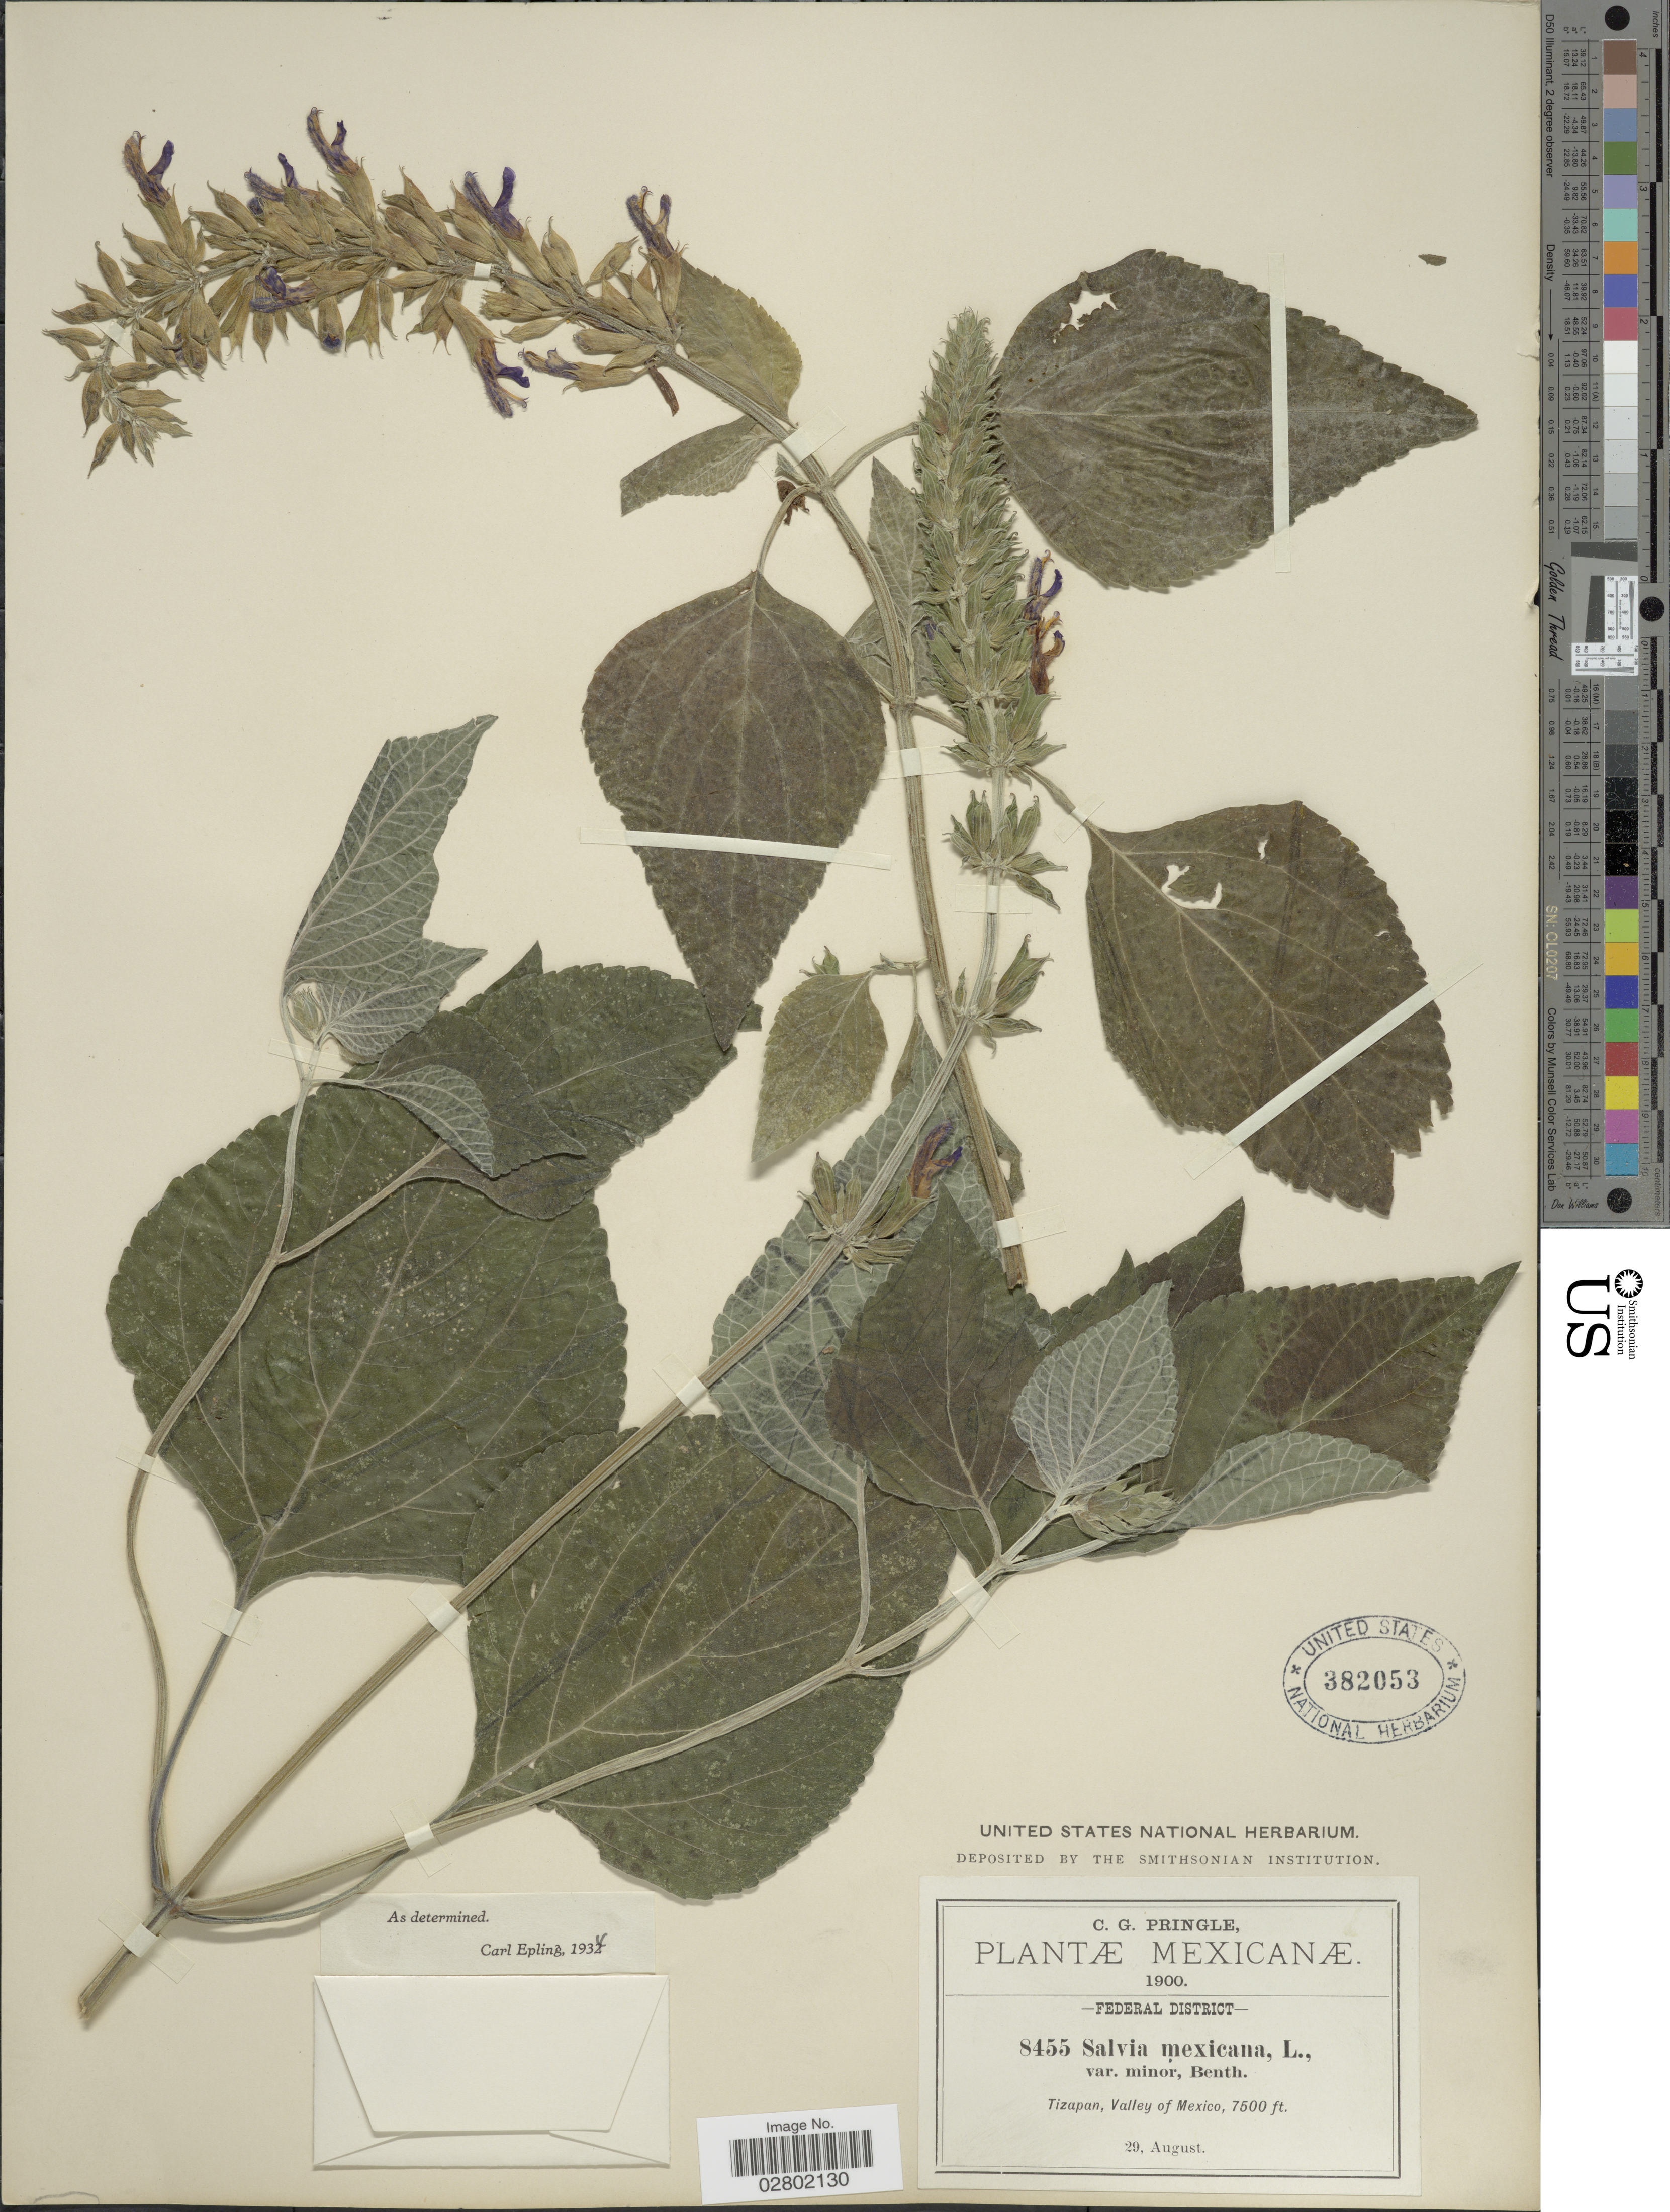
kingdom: Plantae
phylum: Tracheophyta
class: Magnoliopsida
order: Lamiales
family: Lamiaceae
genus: Salvia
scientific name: Salvia mexicana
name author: L.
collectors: C. G. Pringle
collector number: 8455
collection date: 1900-08-29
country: Mexico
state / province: Distrito Federal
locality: Federal District. Tizapan, Valley of Mexico.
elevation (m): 2286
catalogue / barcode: US 382053